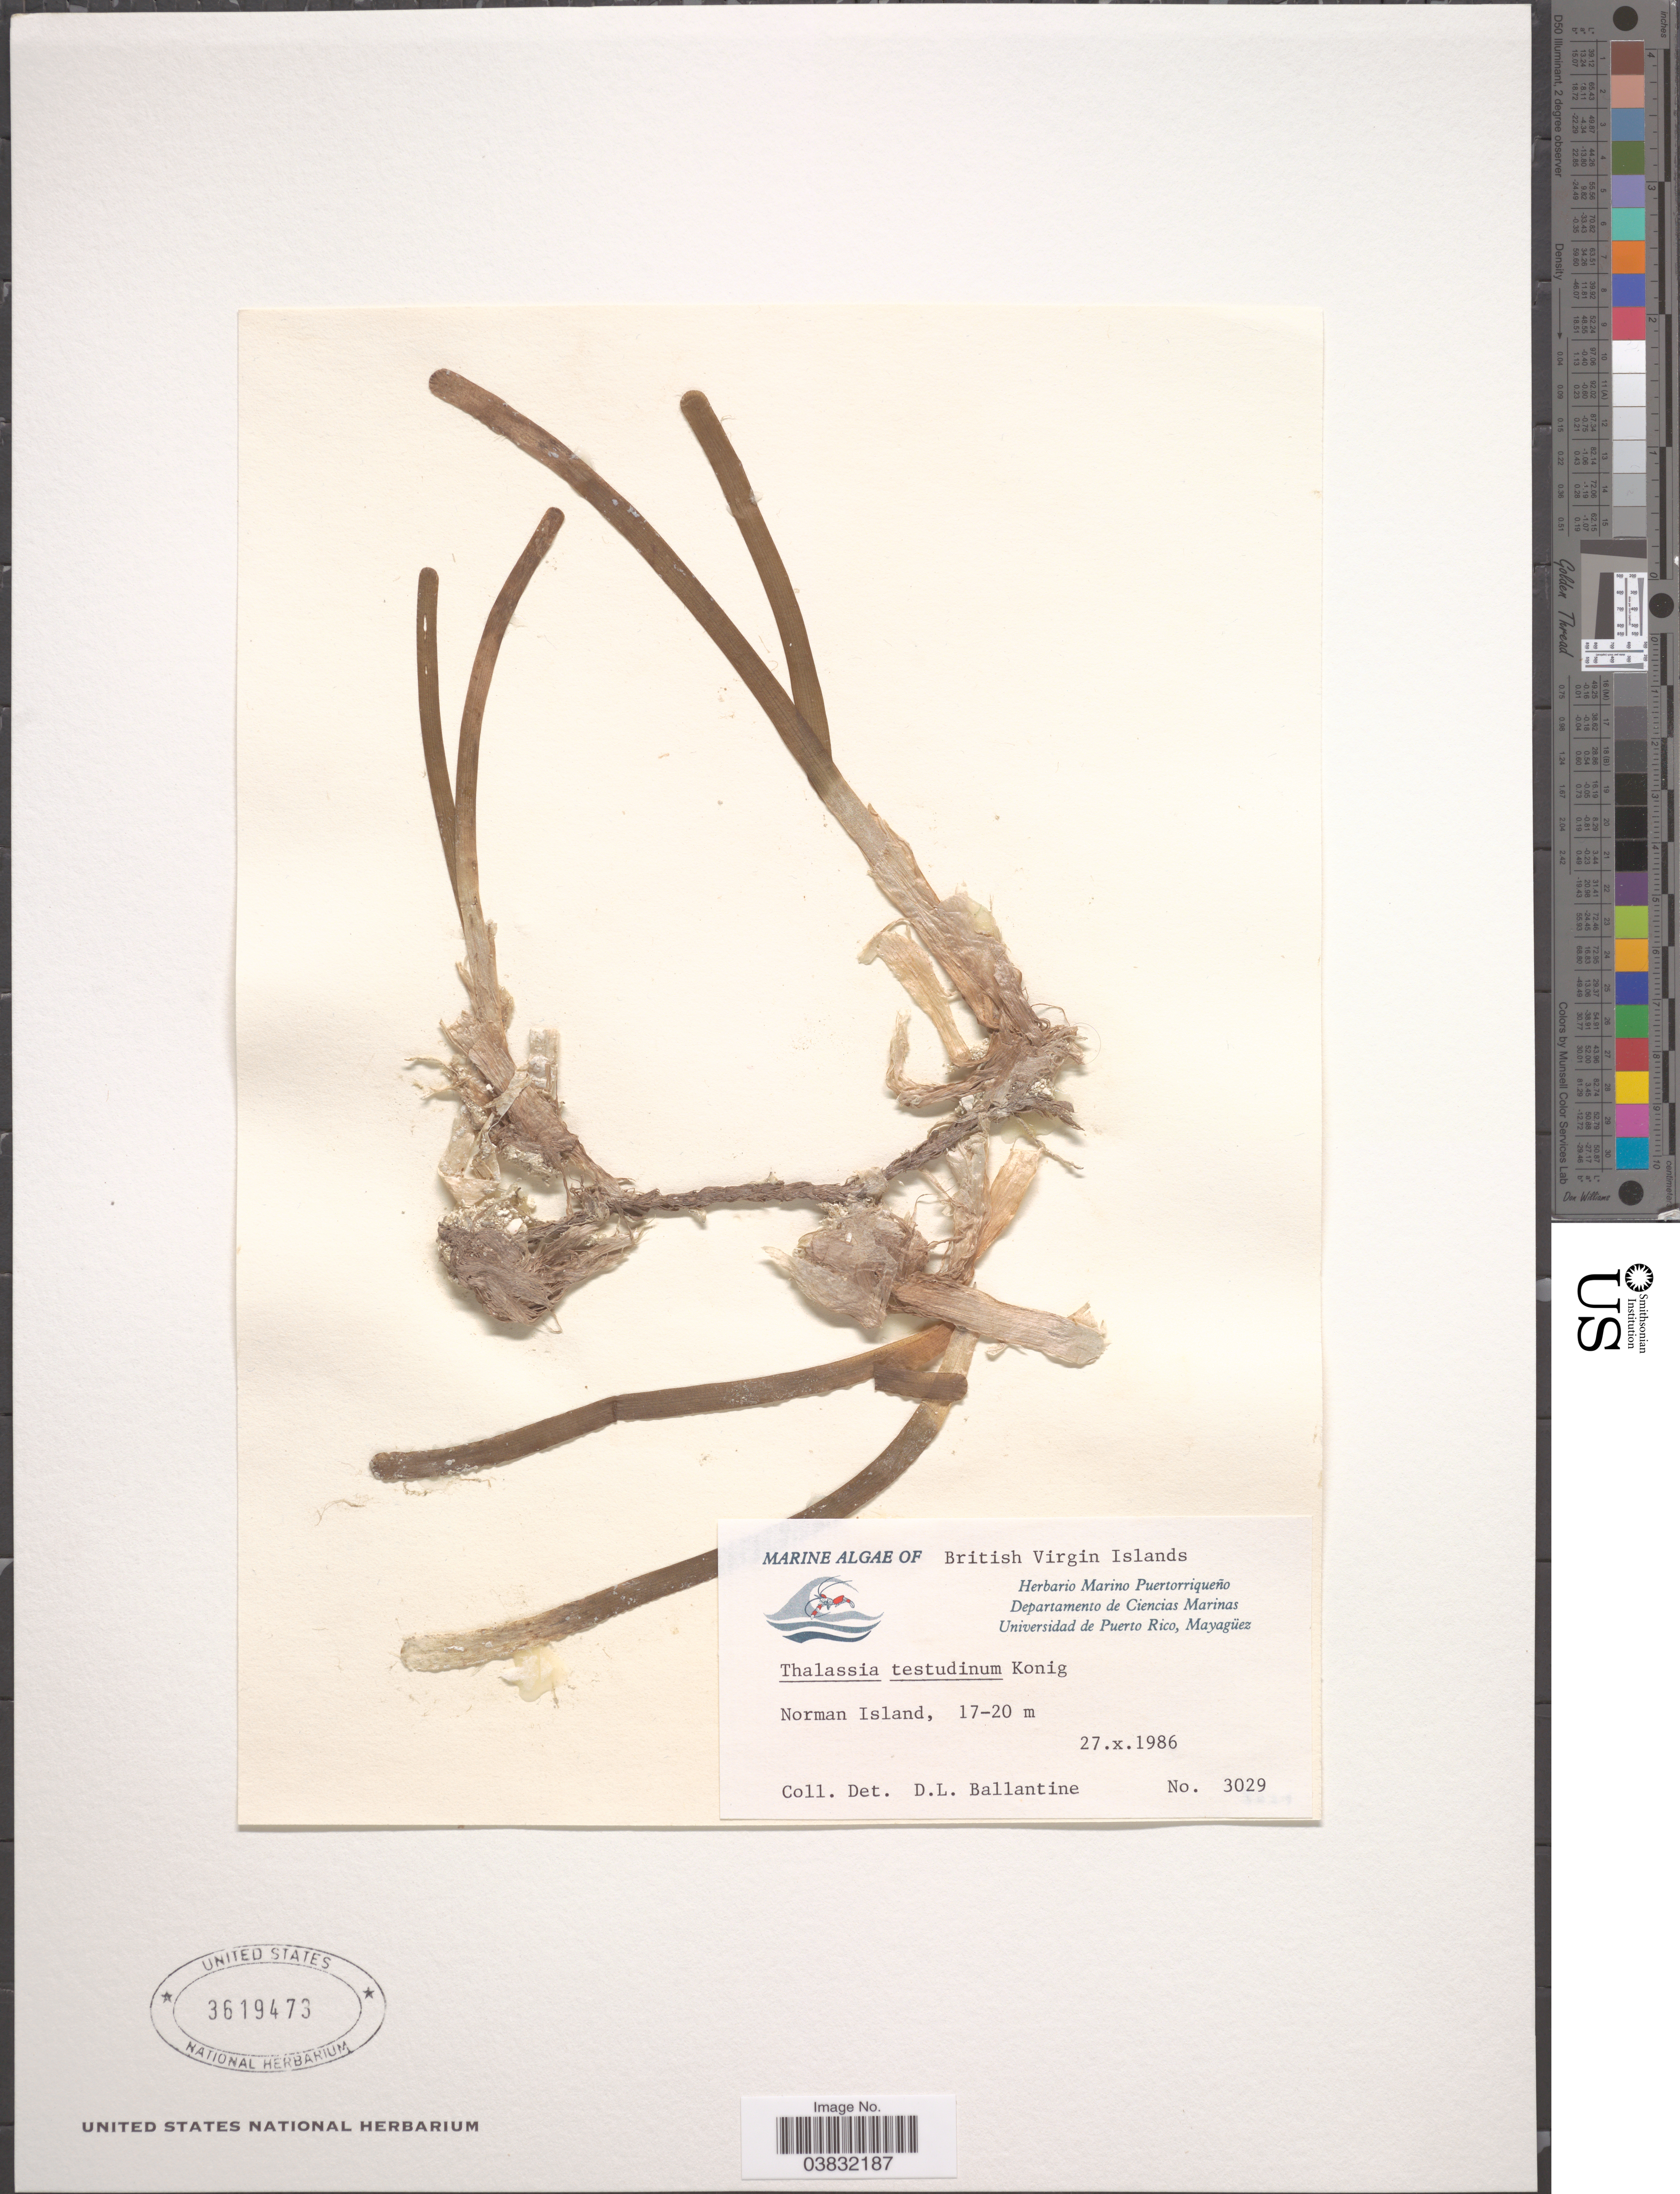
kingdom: Plantae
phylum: Tracheophyta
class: Liliopsida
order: Alismatales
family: Hydrocharitaceae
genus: Thalassia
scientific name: Thalassia testudinum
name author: Banks & Sol. ex K.D. Koenig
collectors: D.L. Ballantine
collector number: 3029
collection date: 1986-10-27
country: British Virgin Islands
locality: Norman Island.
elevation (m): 17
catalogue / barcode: US 3619473